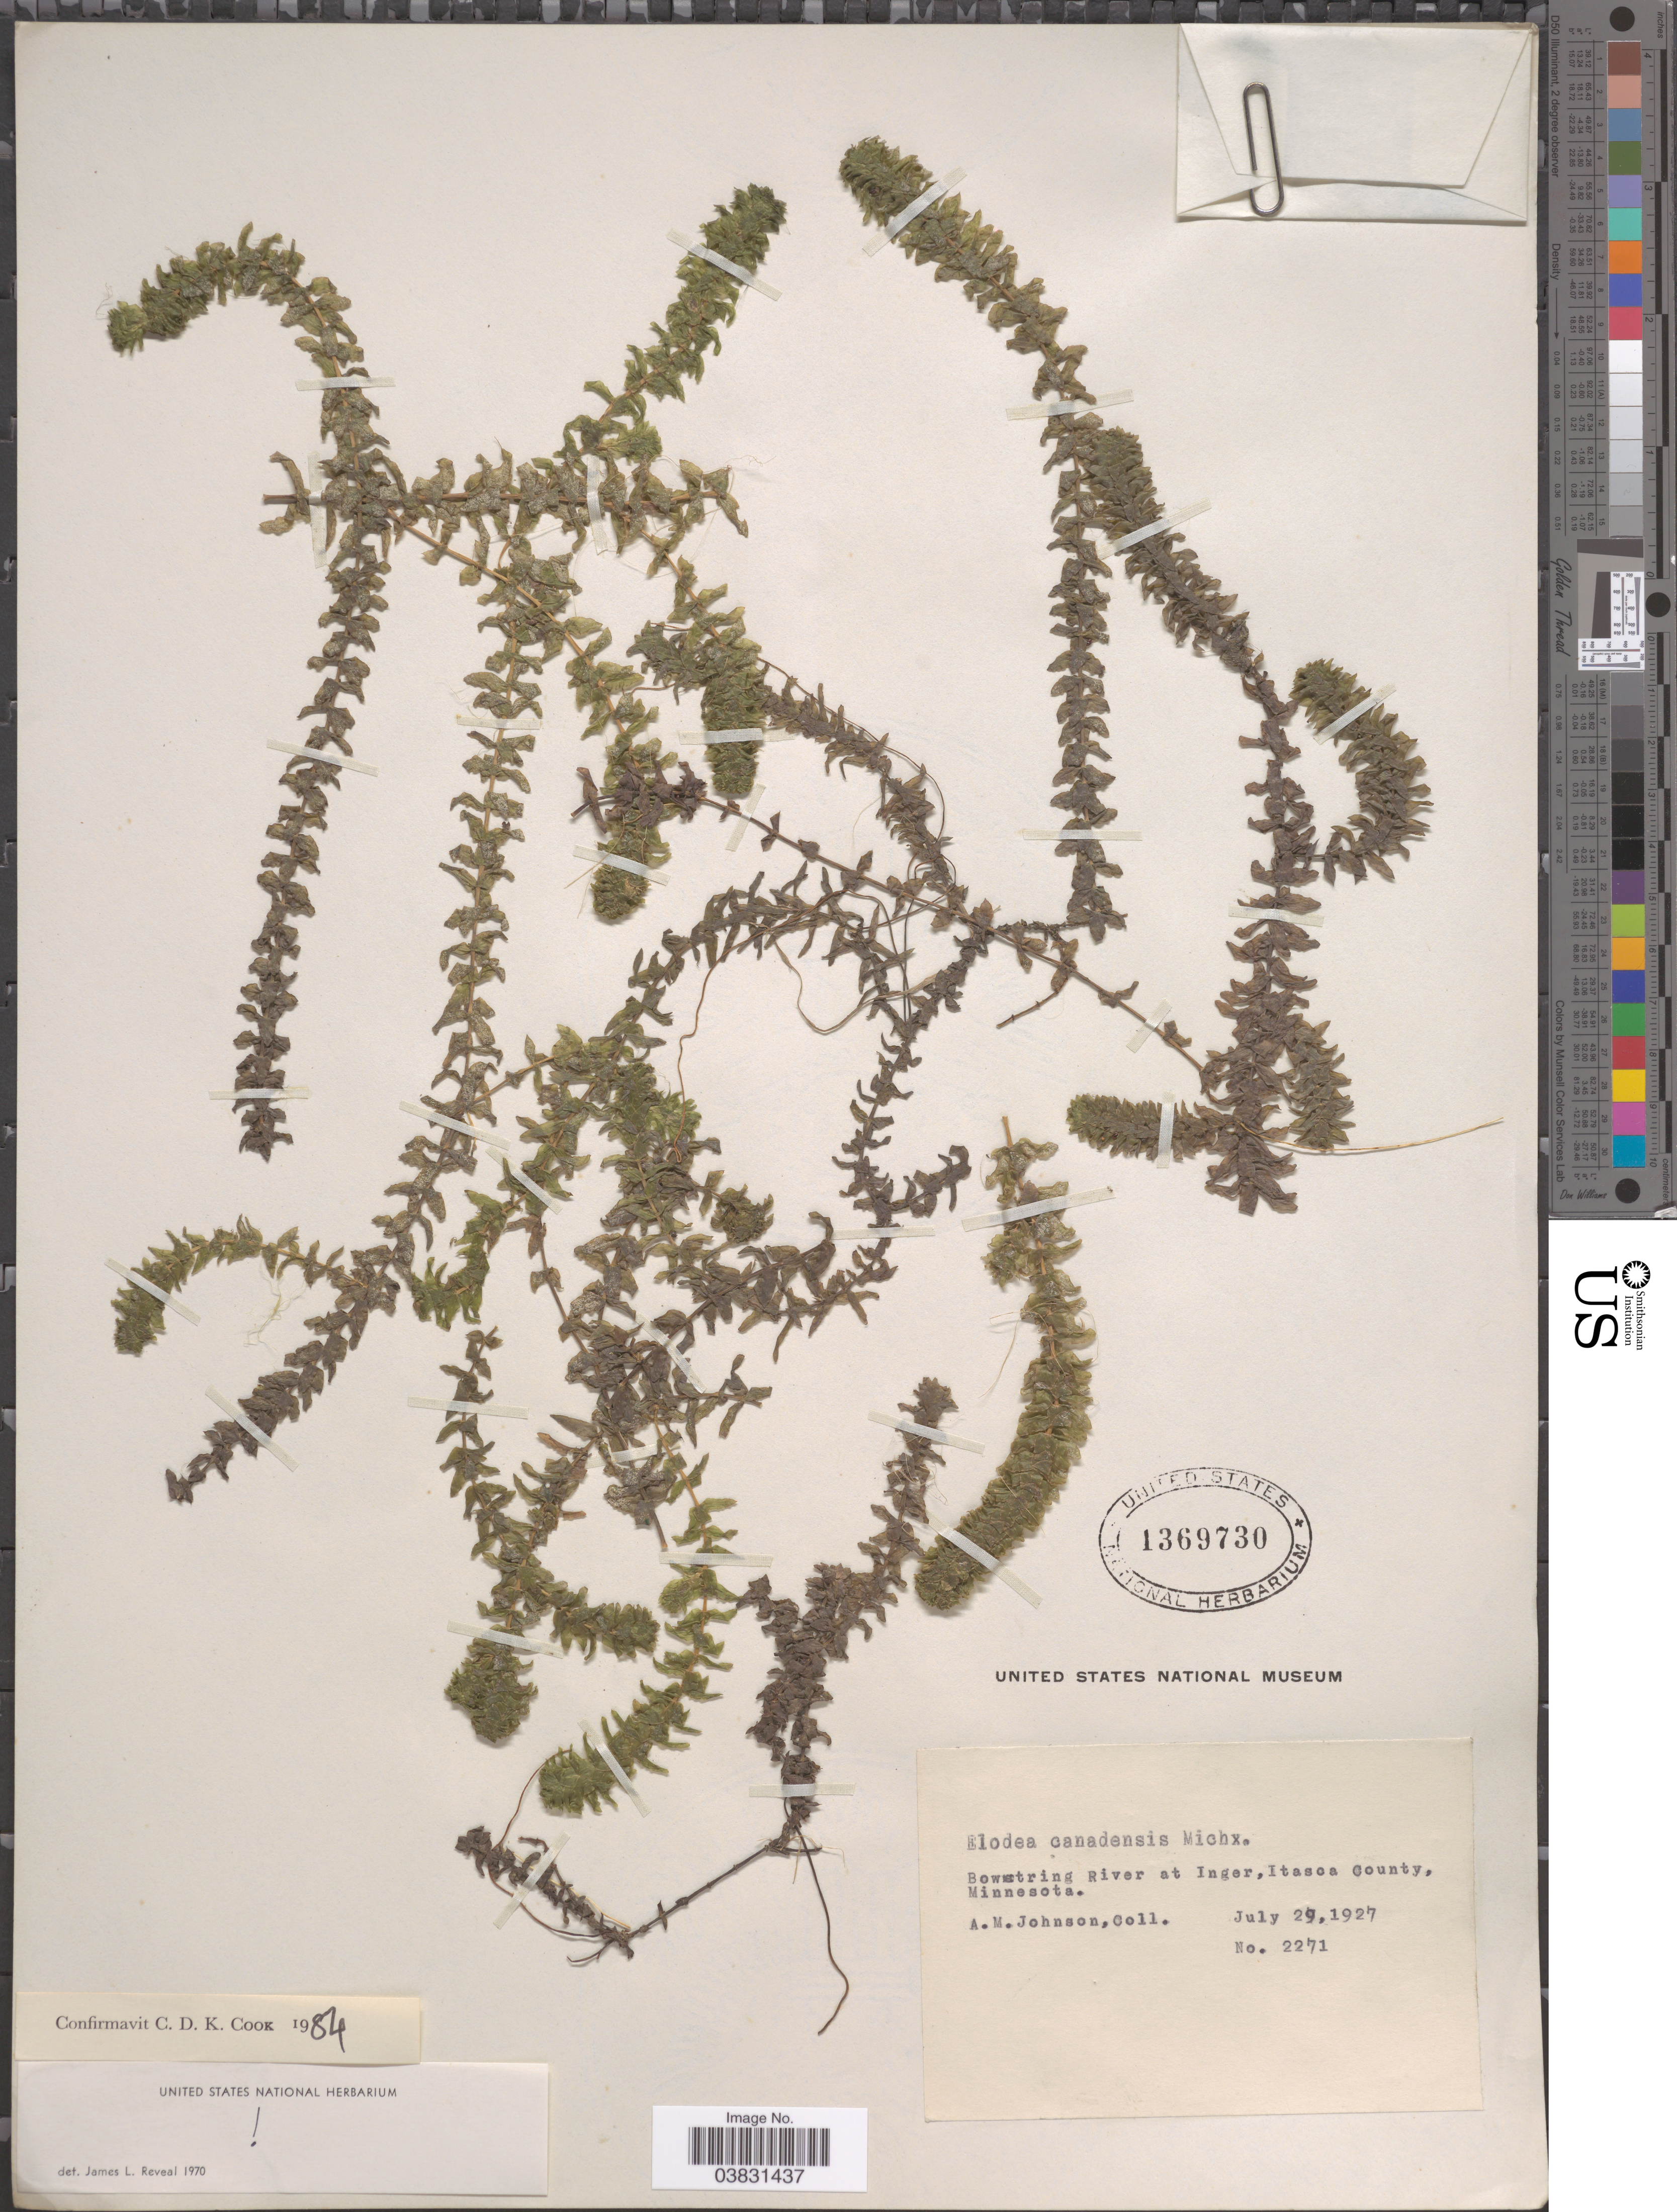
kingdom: Plantae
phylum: Tracheophyta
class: Liliopsida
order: Alismatales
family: Hydrocharitaceae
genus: Elodea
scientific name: Elodea canadensis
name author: Michx.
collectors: A. M. Johnson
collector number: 2271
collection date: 1927-07-29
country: United States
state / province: Minnesota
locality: Bowstring River at Inger, Itasca County.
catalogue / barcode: US 1369730